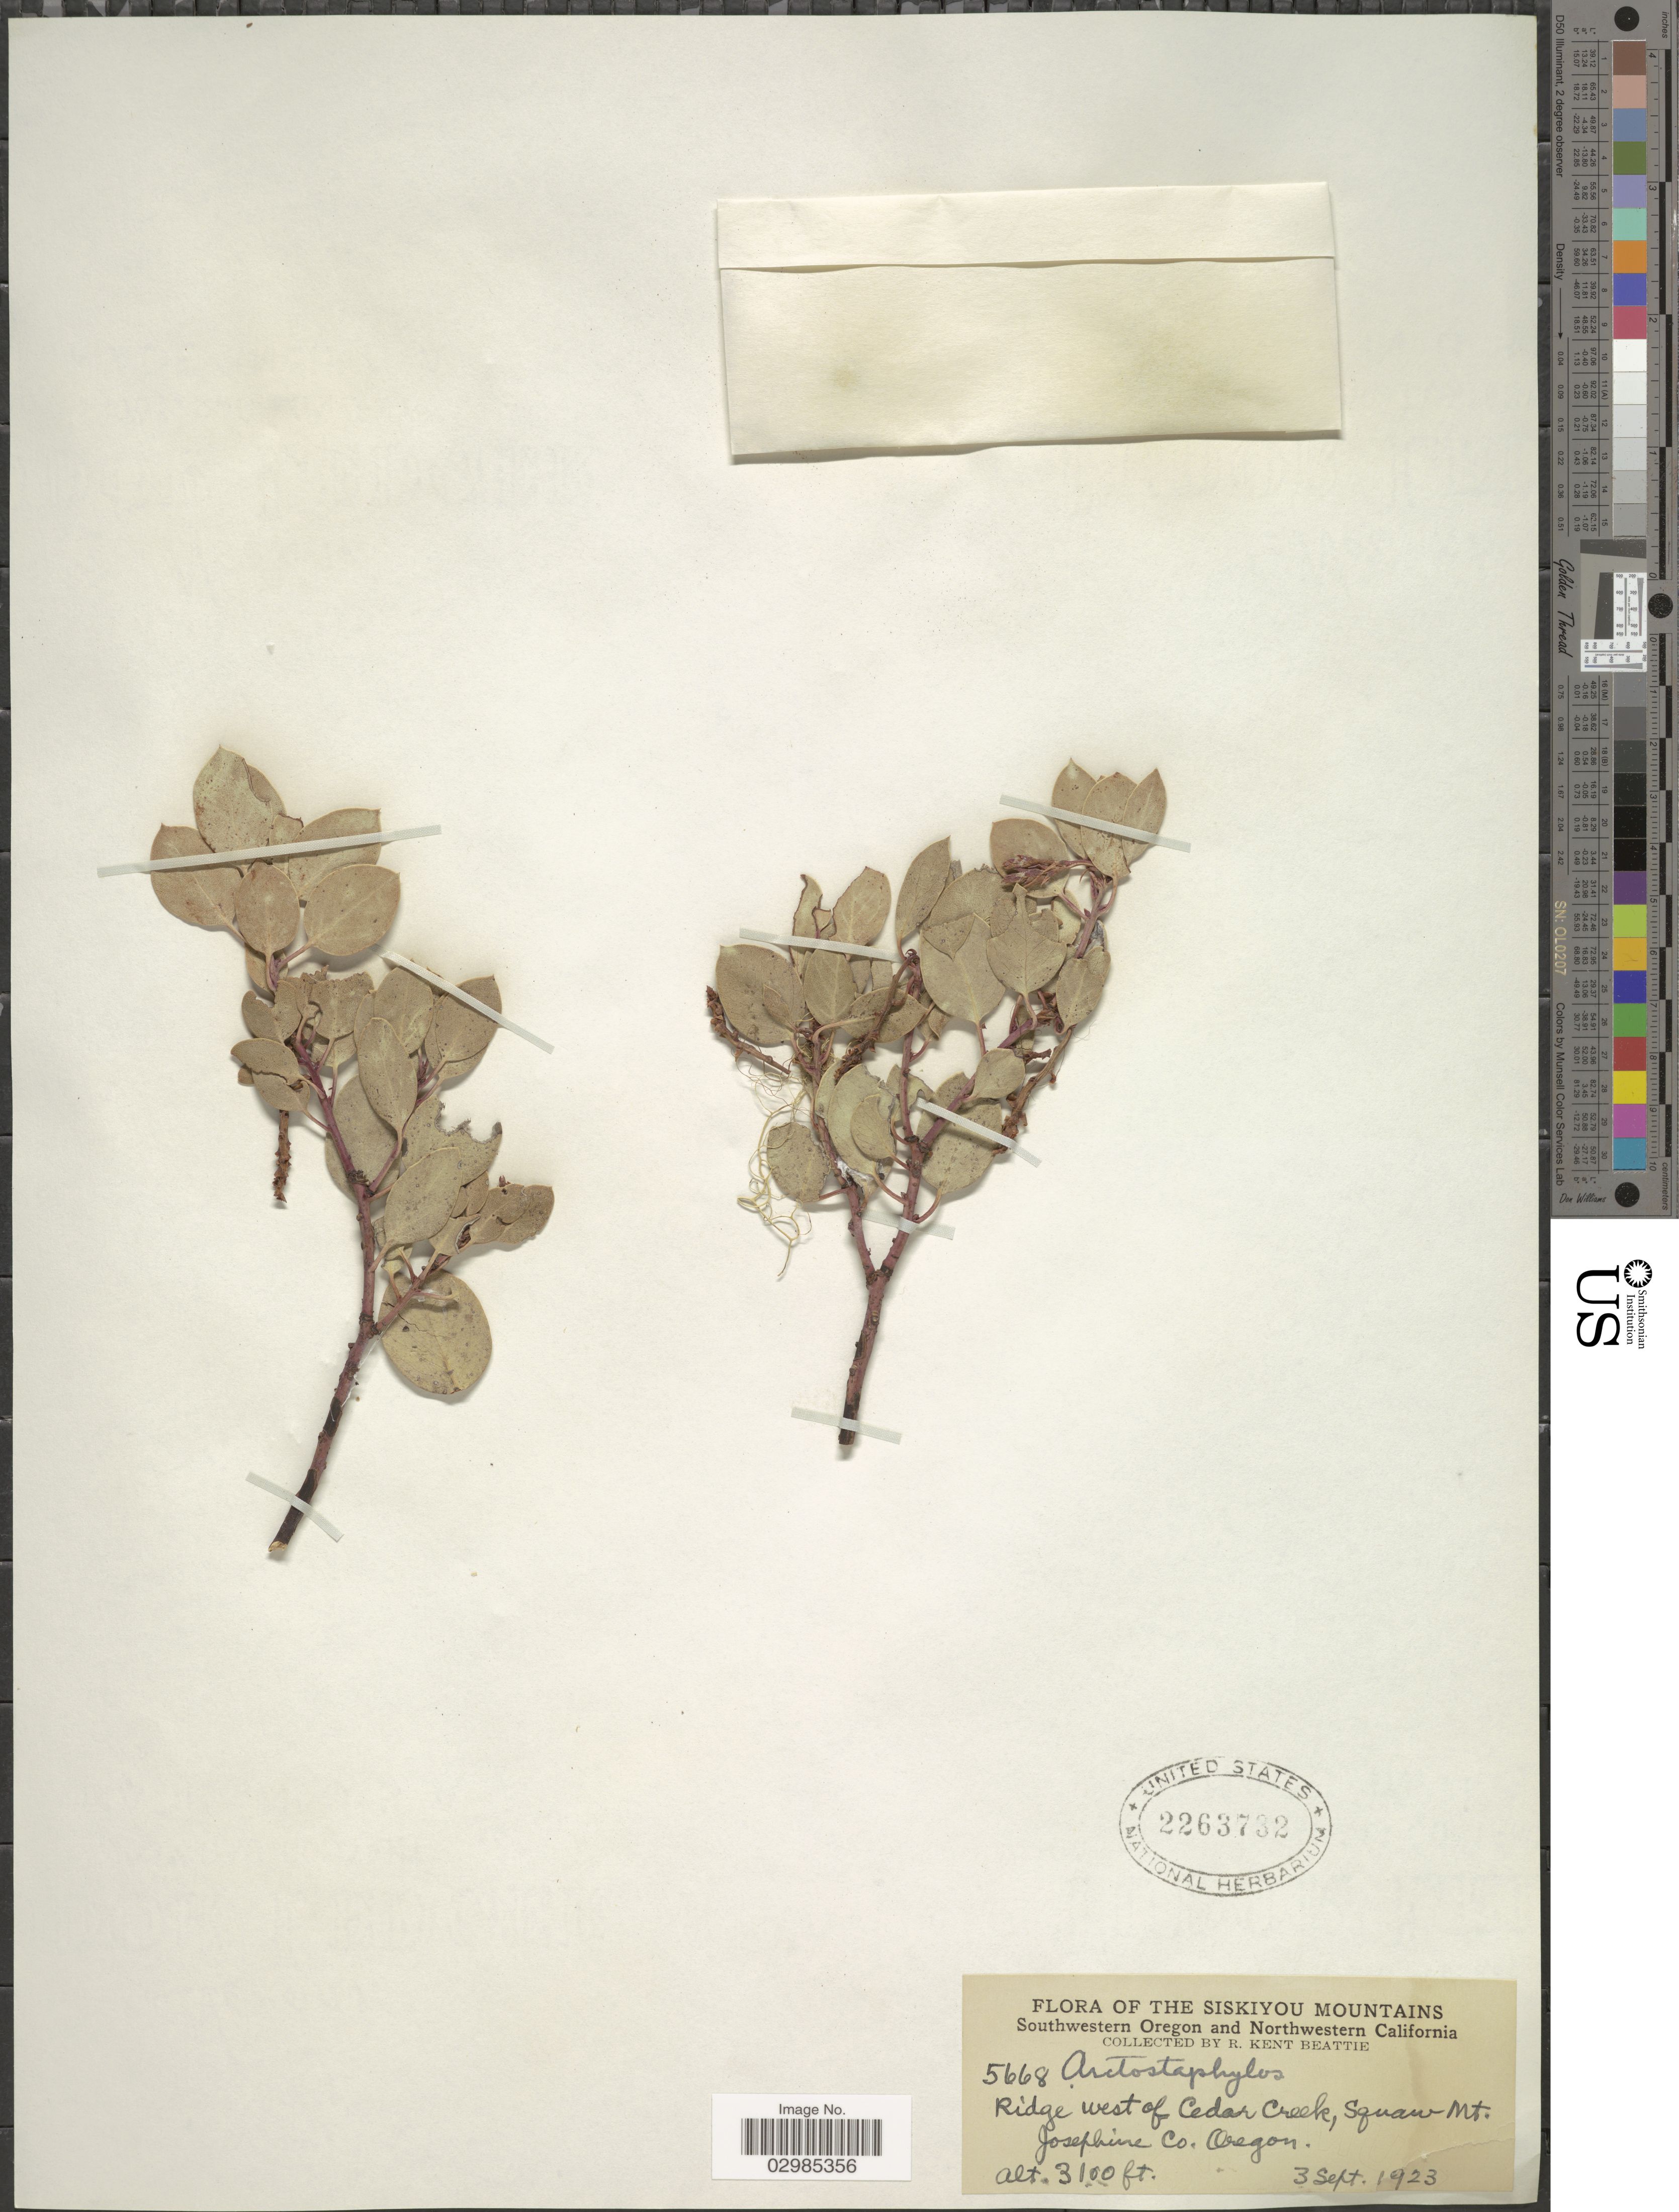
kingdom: Plantae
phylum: Tracheophyta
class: Magnoliopsida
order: Ericales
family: Ericaceae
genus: Arctostaphylos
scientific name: Arctostaphylos cratericola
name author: (Donn. Sm.) Donn. Sm.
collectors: R. K. Beattie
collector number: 5668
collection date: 1923-09-03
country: United States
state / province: Oregon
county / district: Josephine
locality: Siskiyou Mountains. Southwestern Oregon. Ridge west of Cedar Creek, Squaw Mt. Josephine Co.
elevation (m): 945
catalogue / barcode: US 2263732